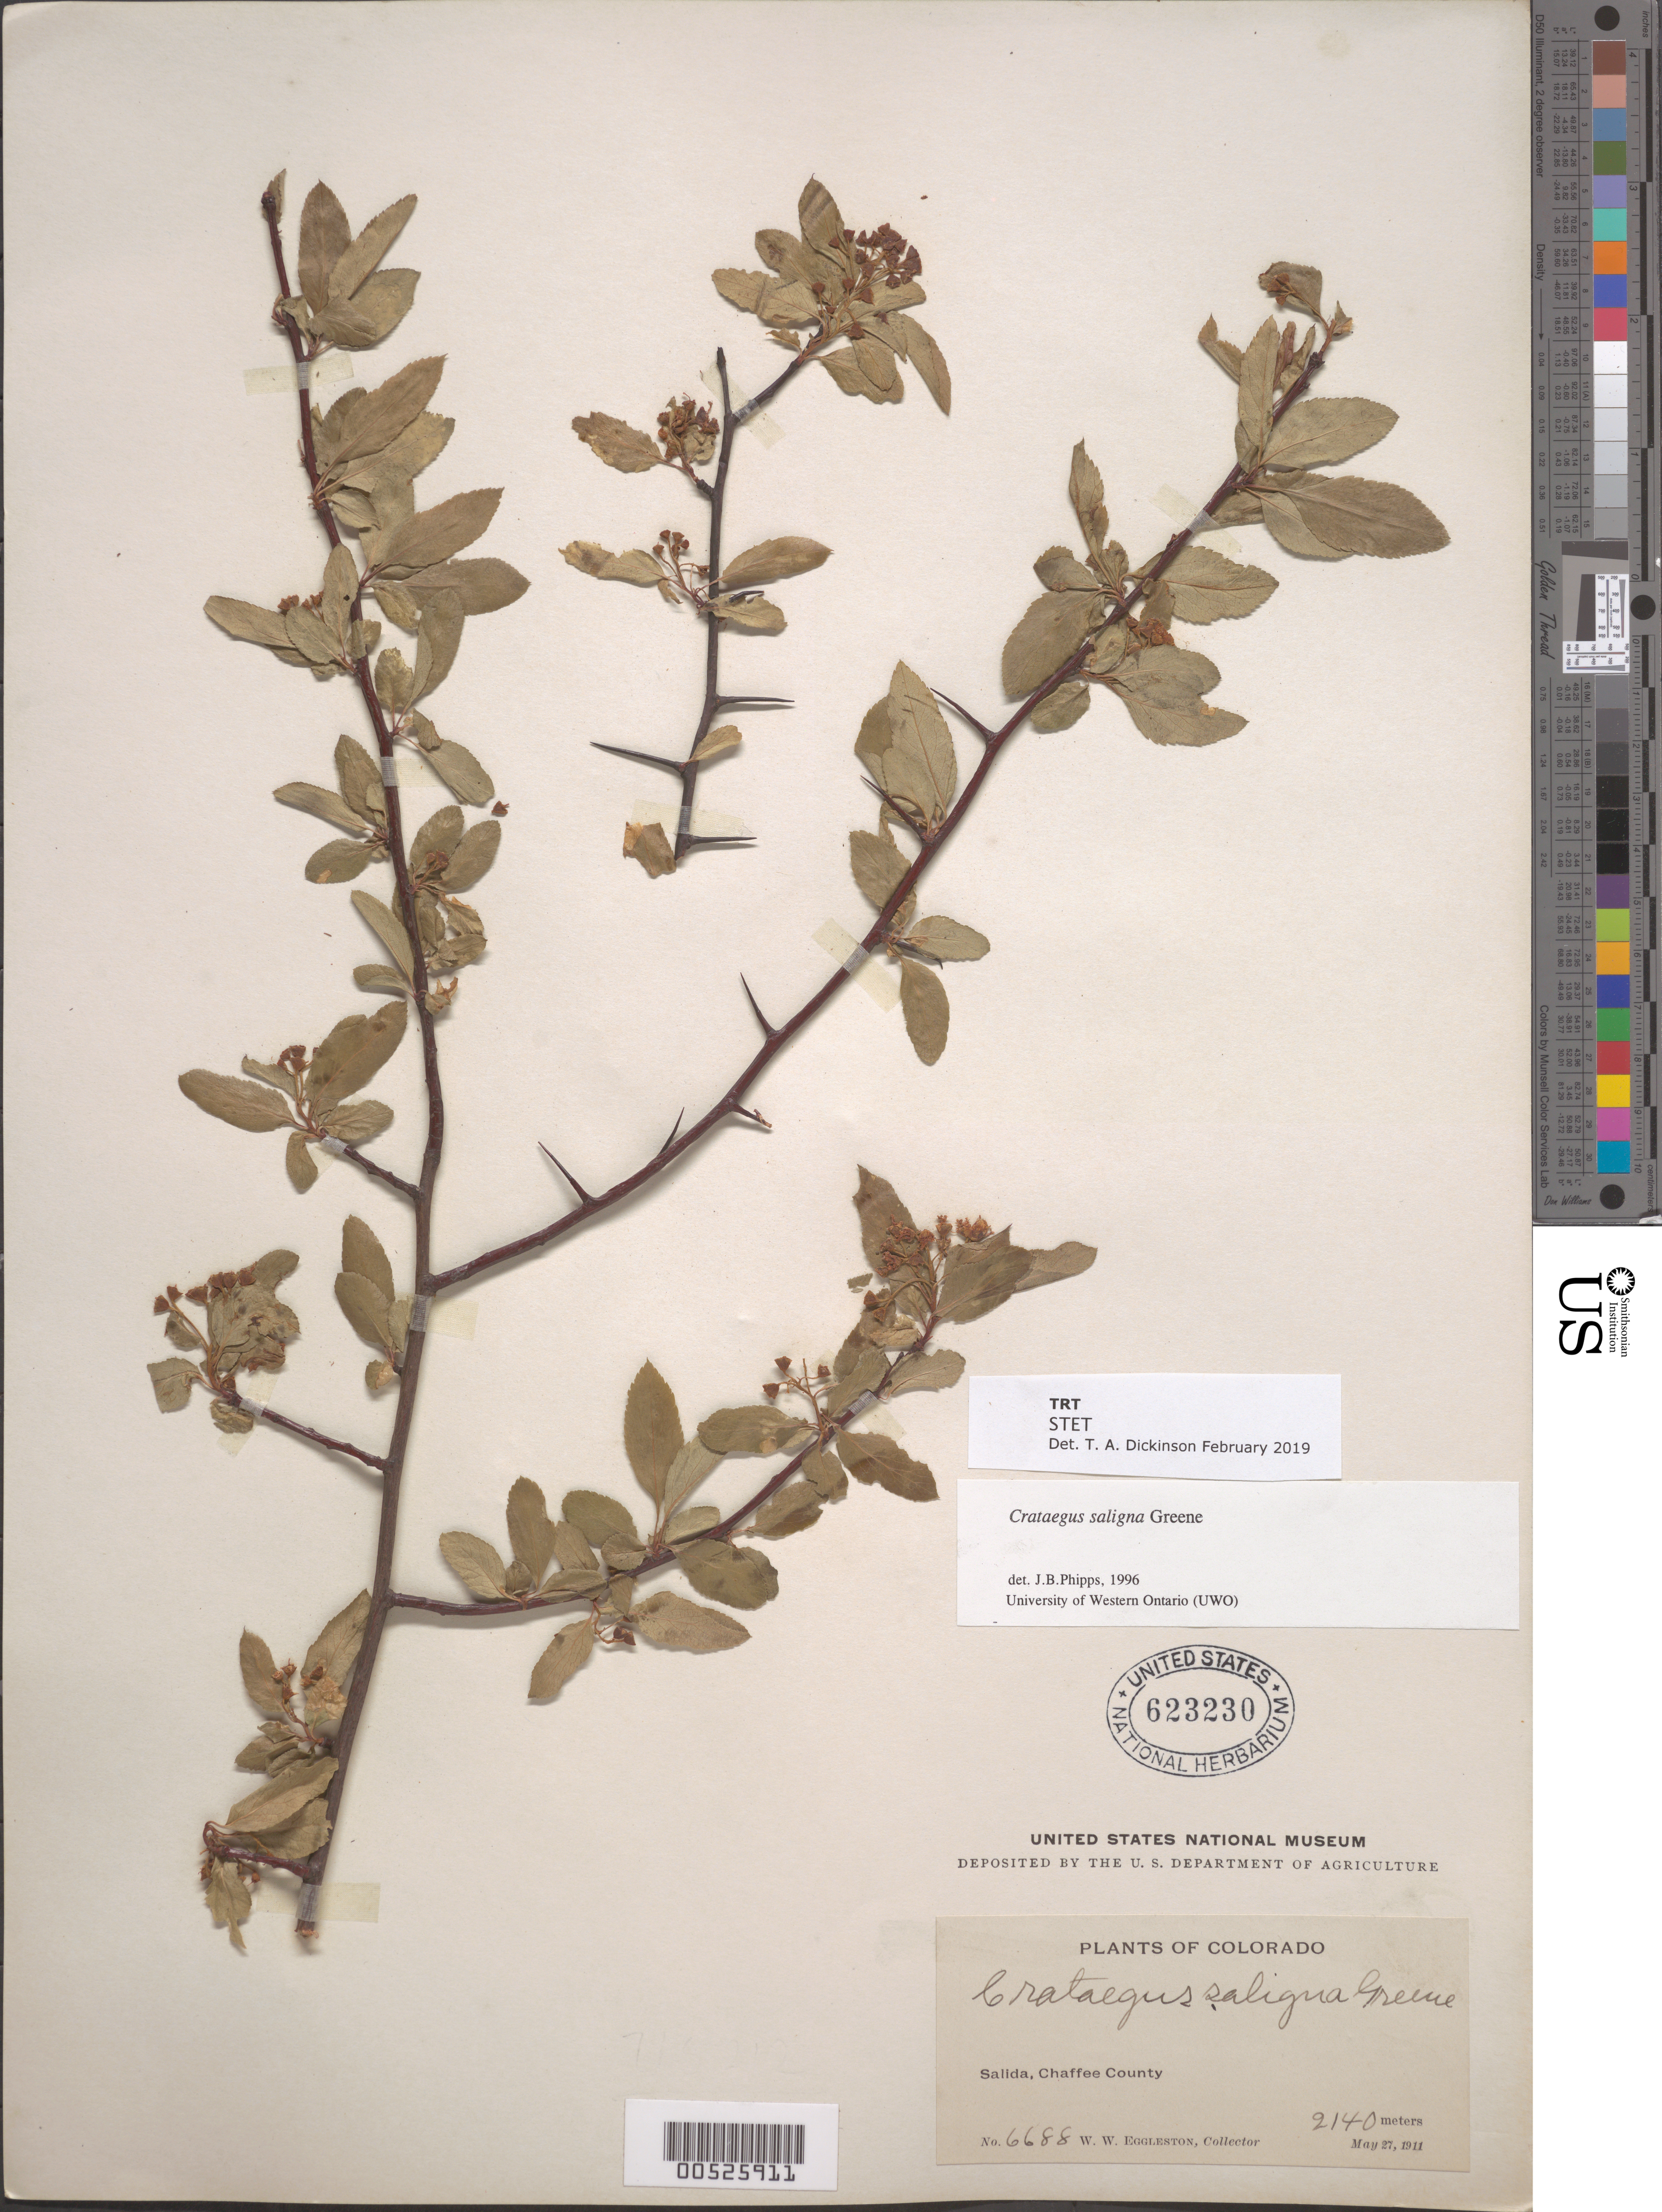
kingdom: Plantae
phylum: Tracheophyta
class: Magnoliopsida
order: Rosales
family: Rosaceae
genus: Crataegus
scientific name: Crataegus saligna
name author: Greene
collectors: W. W. Eggleston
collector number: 6688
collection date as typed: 27 May 1911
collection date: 1911-05-27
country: United States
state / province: Colorado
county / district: Chaffee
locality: Salida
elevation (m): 2140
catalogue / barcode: US 623230